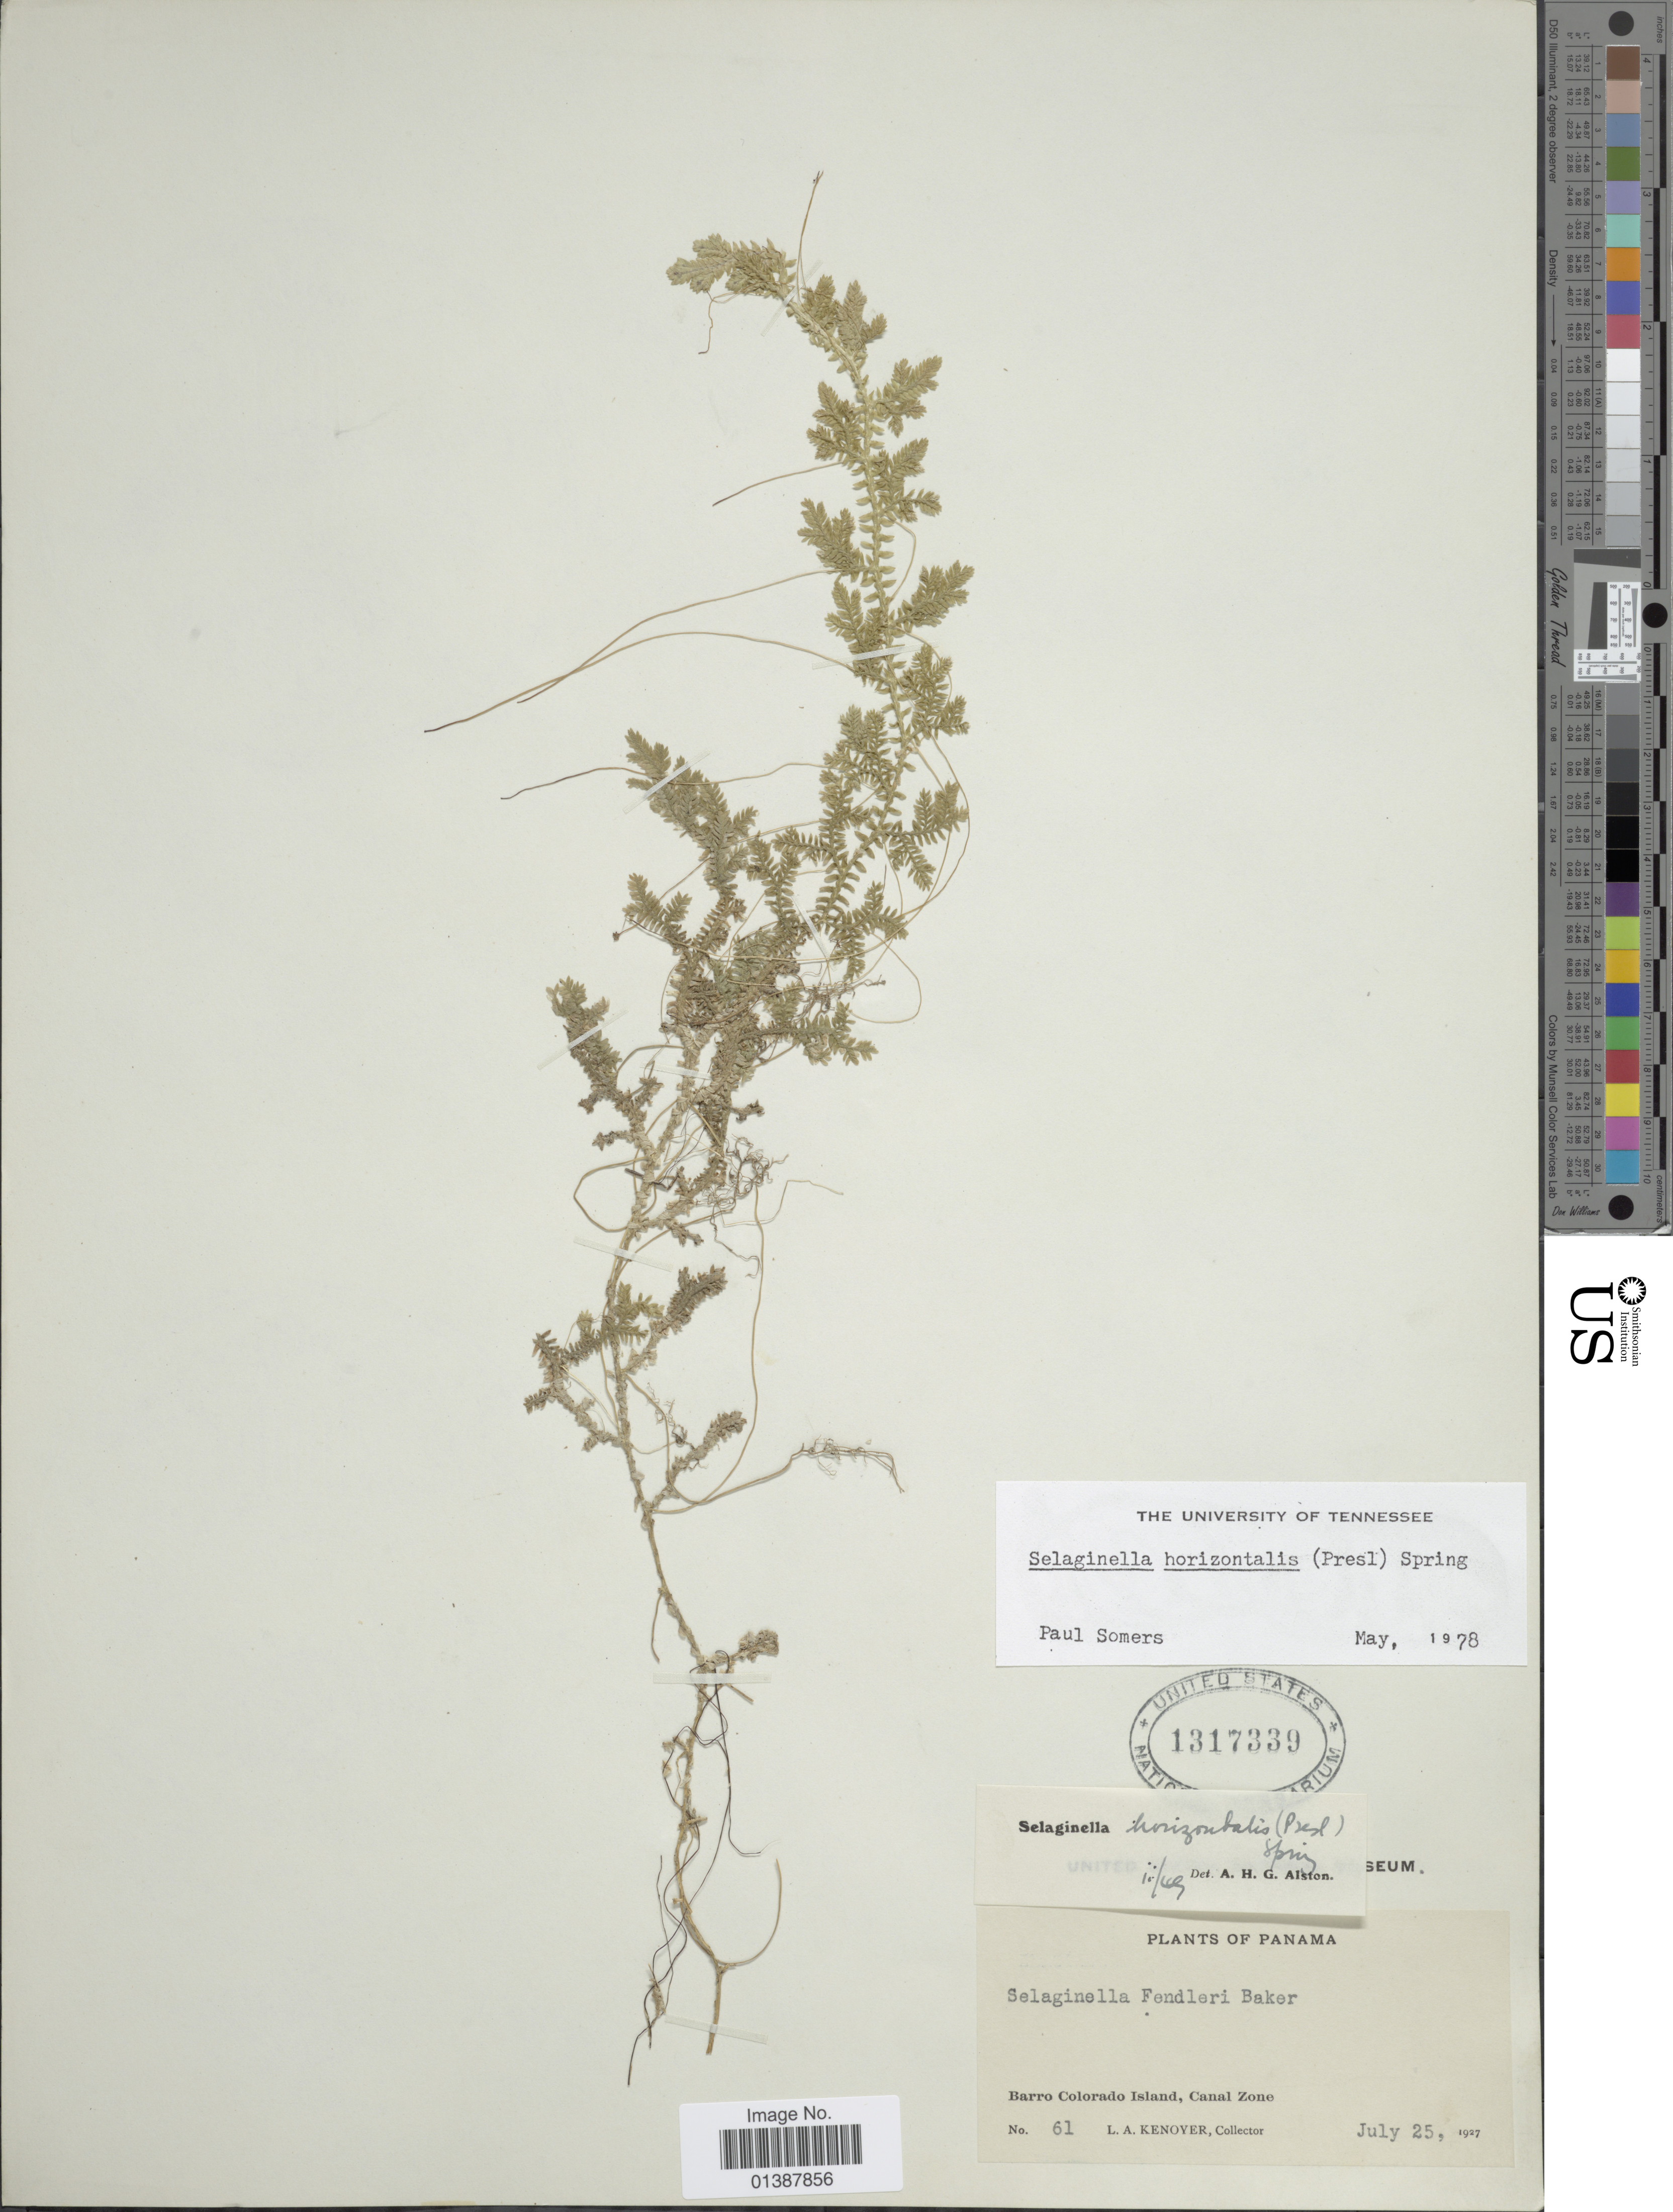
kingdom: Plantae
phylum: Tracheophyta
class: Lycopodiopsida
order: Selaginellales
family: Selaginellaceae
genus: Selaginella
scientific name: Selaginella horizontalis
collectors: L. Kenover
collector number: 61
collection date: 1927-07-25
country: Panama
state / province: Panamá Oeste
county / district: Canal Zone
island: Barro Colorado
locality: Barro Colorado Island, Canal Zone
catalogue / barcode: US 1317339